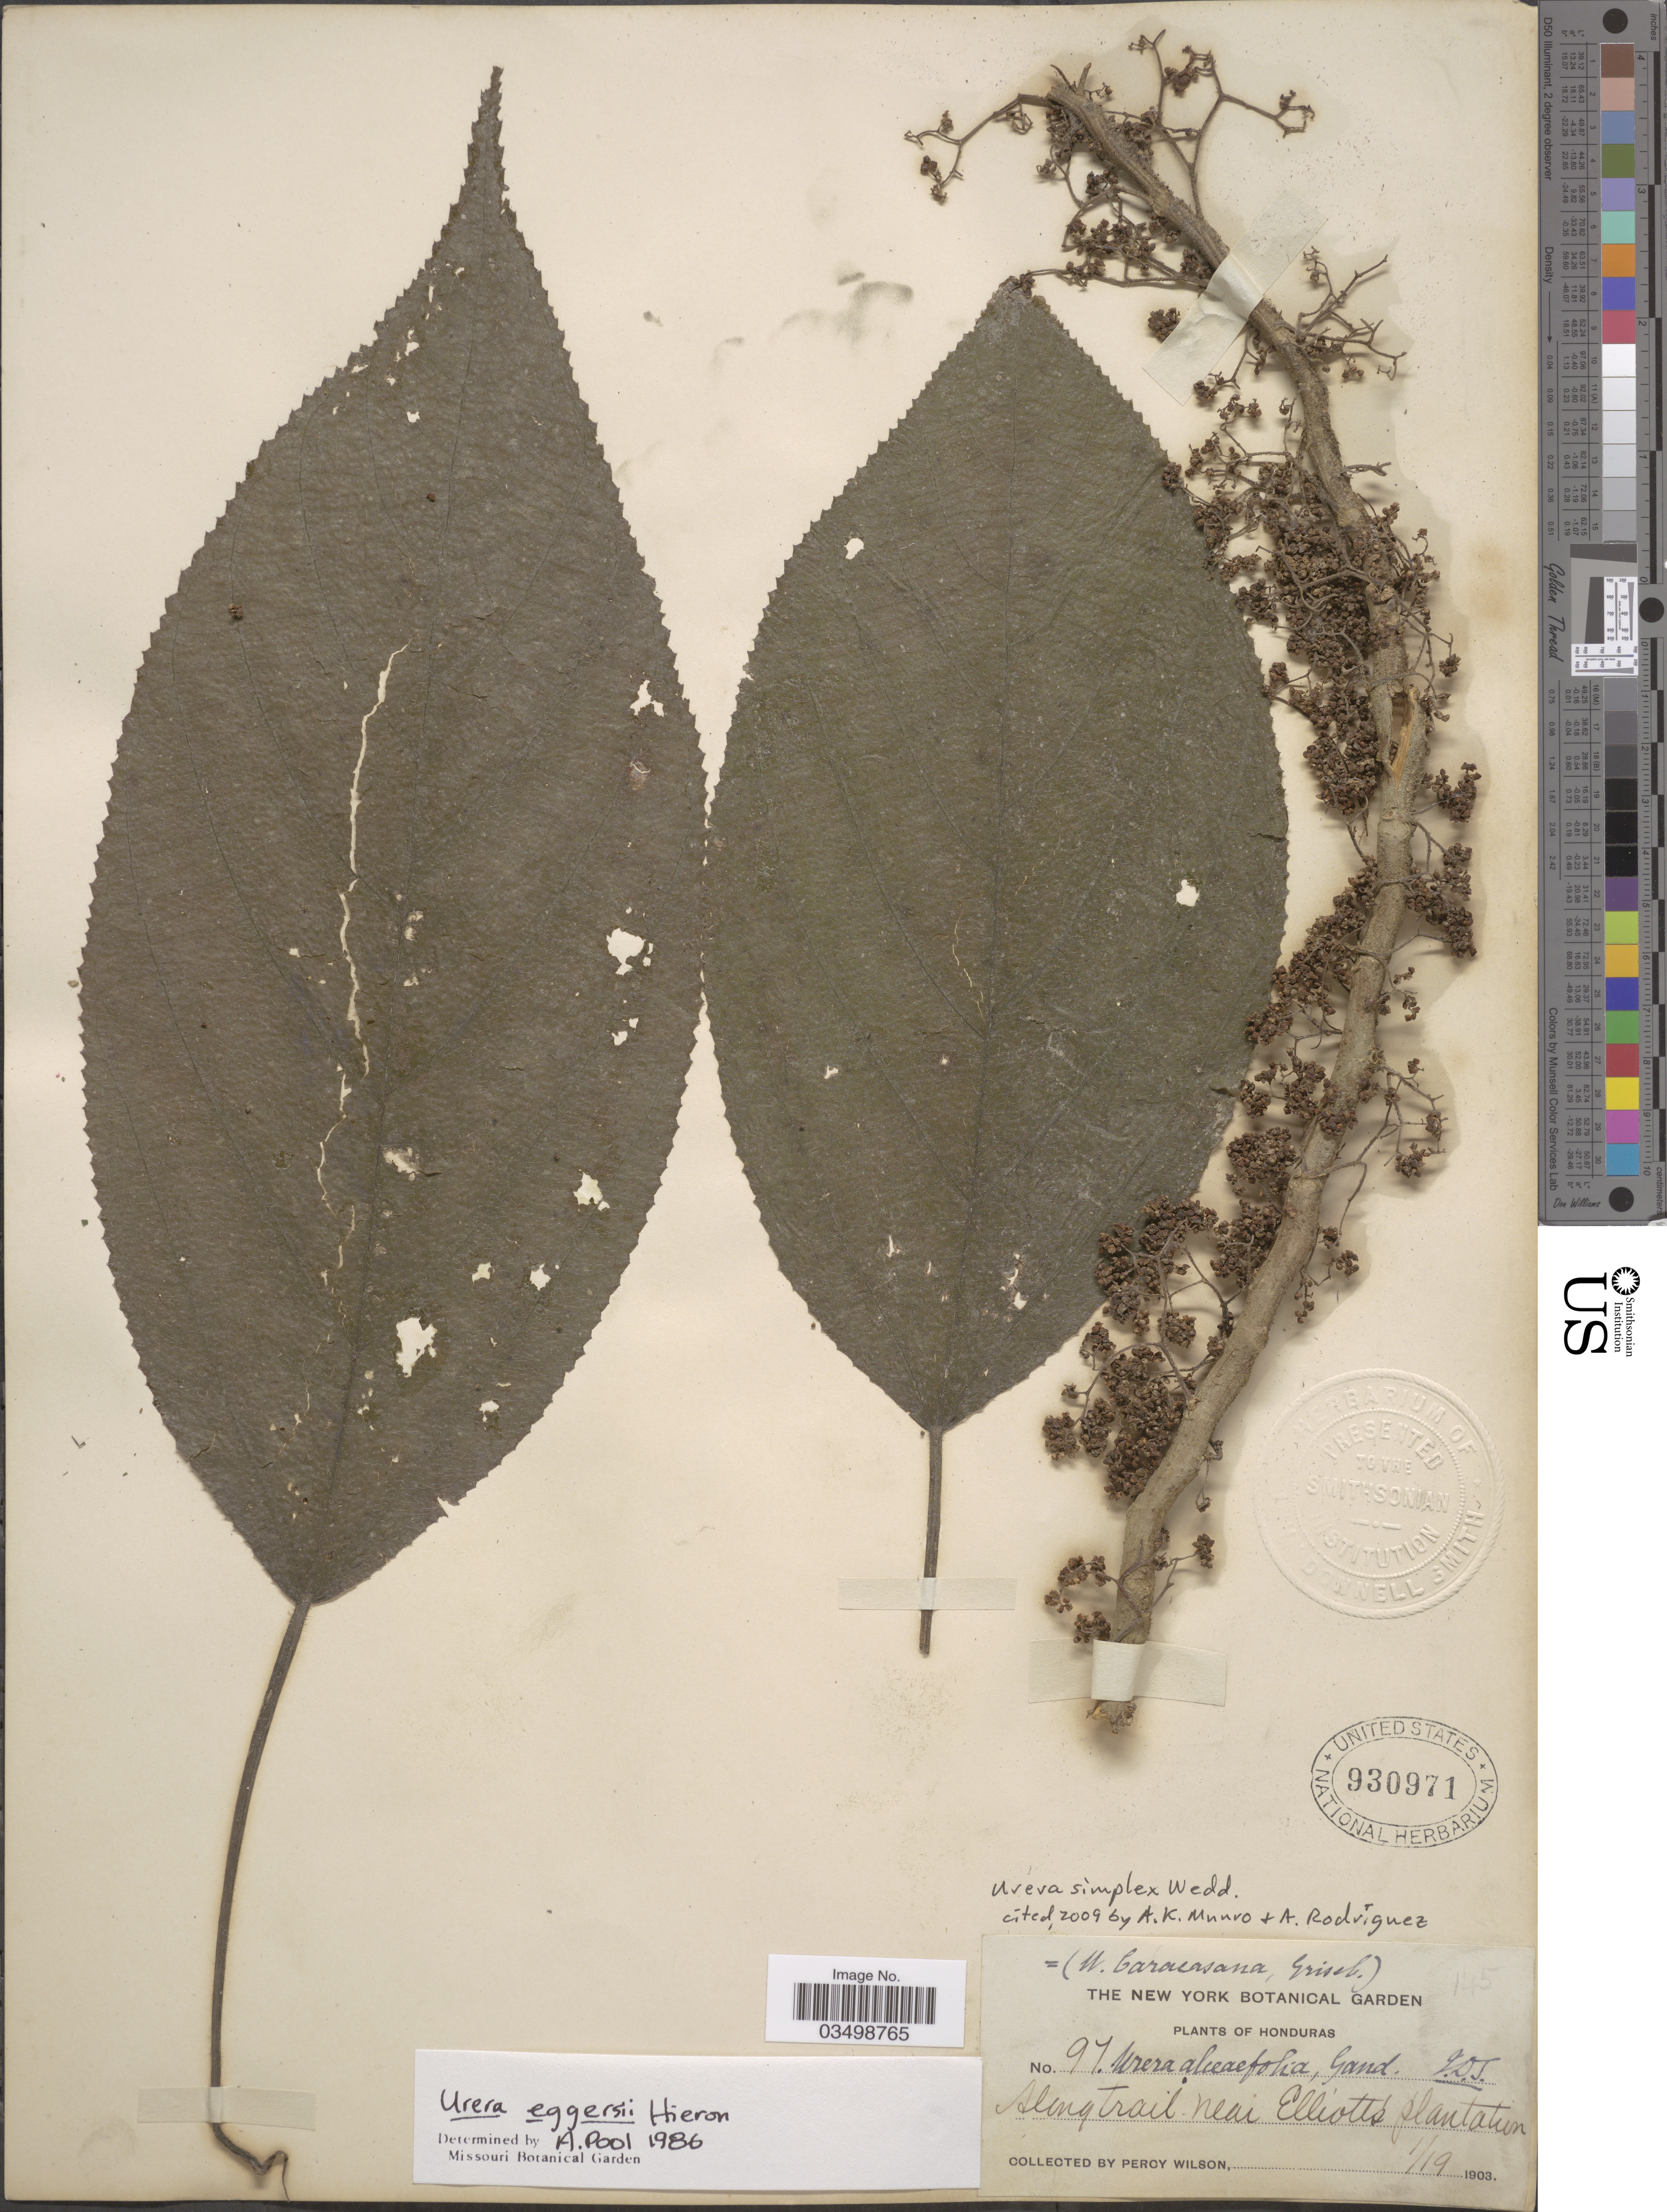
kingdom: Plantae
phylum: Tracheophyta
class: Magnoliopsida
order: Rosales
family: Urticaceae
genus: Urera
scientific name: Urera simplex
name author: Wedd.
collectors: P. Wilson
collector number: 97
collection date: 1903-01-19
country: Honduras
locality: Along trail near Elliott's plantation.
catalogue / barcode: US 930971